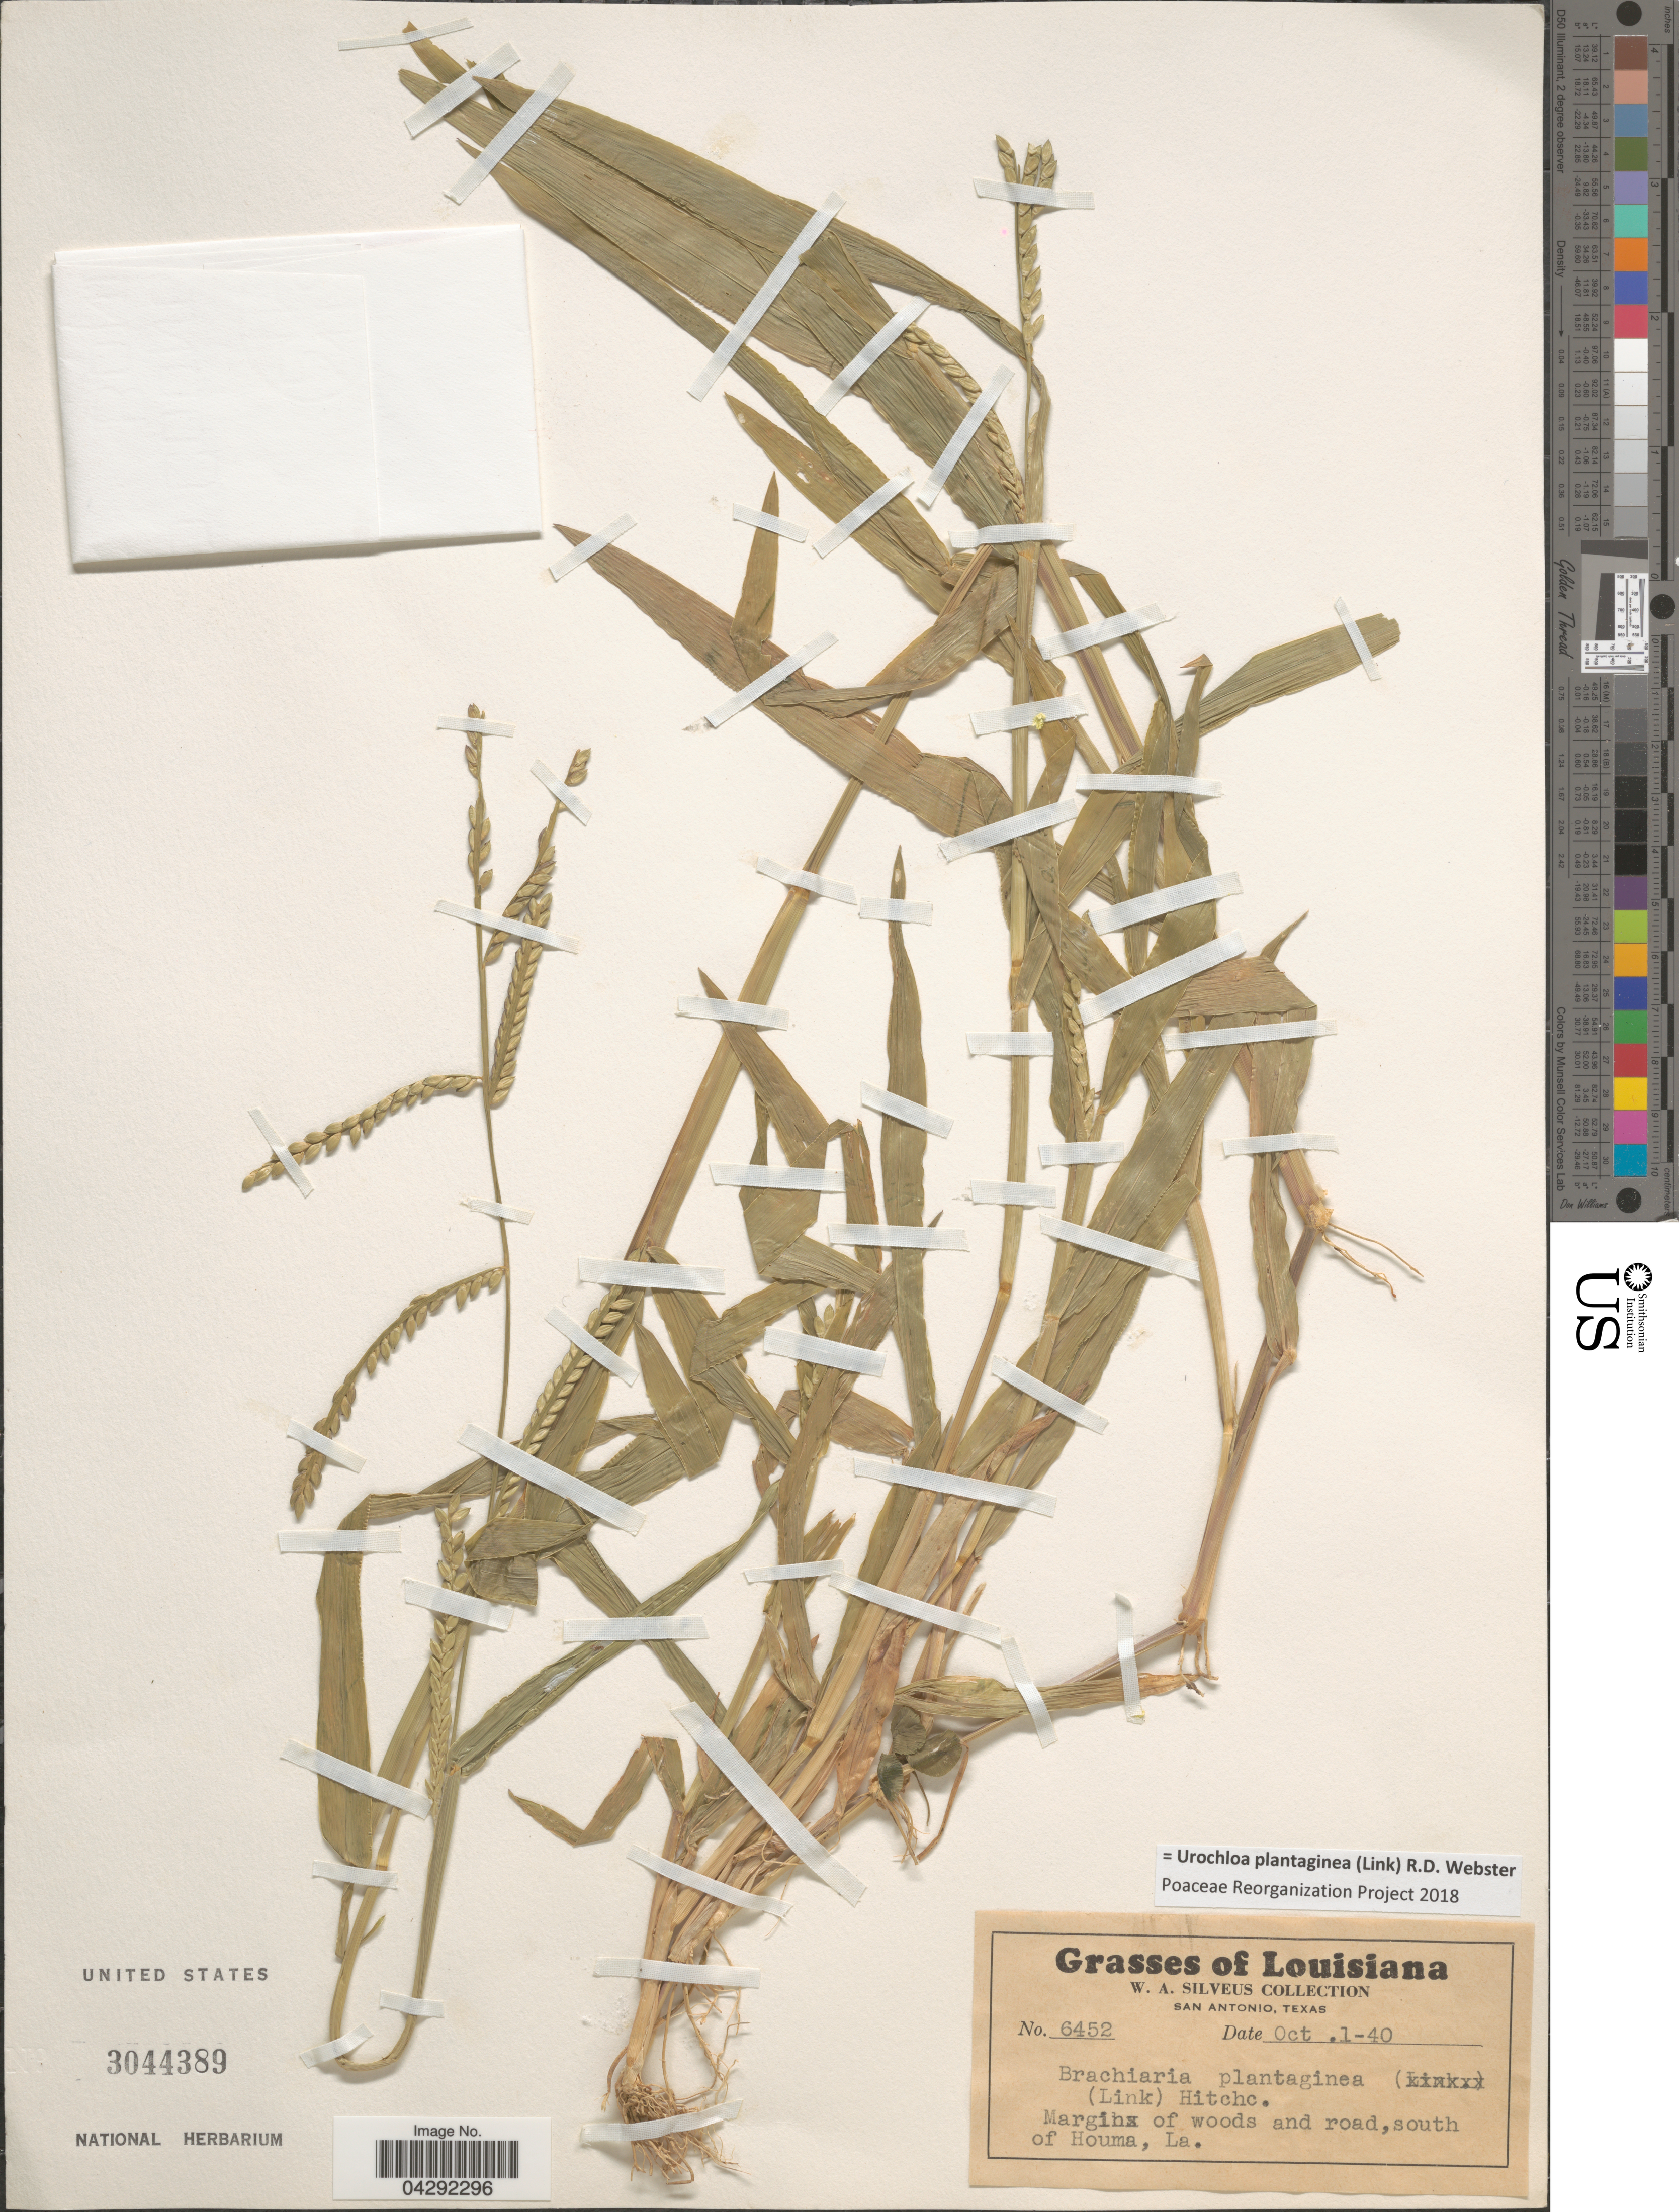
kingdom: Plantae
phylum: Tracheophyta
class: Liliopsida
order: Poales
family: Poaceae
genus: Urochloa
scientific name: Urochloa plantaginea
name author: (Link) R.D. Webster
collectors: W. Silveus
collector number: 6452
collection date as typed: Transcribed d/m/y: 1/10/40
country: United States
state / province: Louisiana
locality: Margin of woods and road, south of Houma.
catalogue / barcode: US 3044389